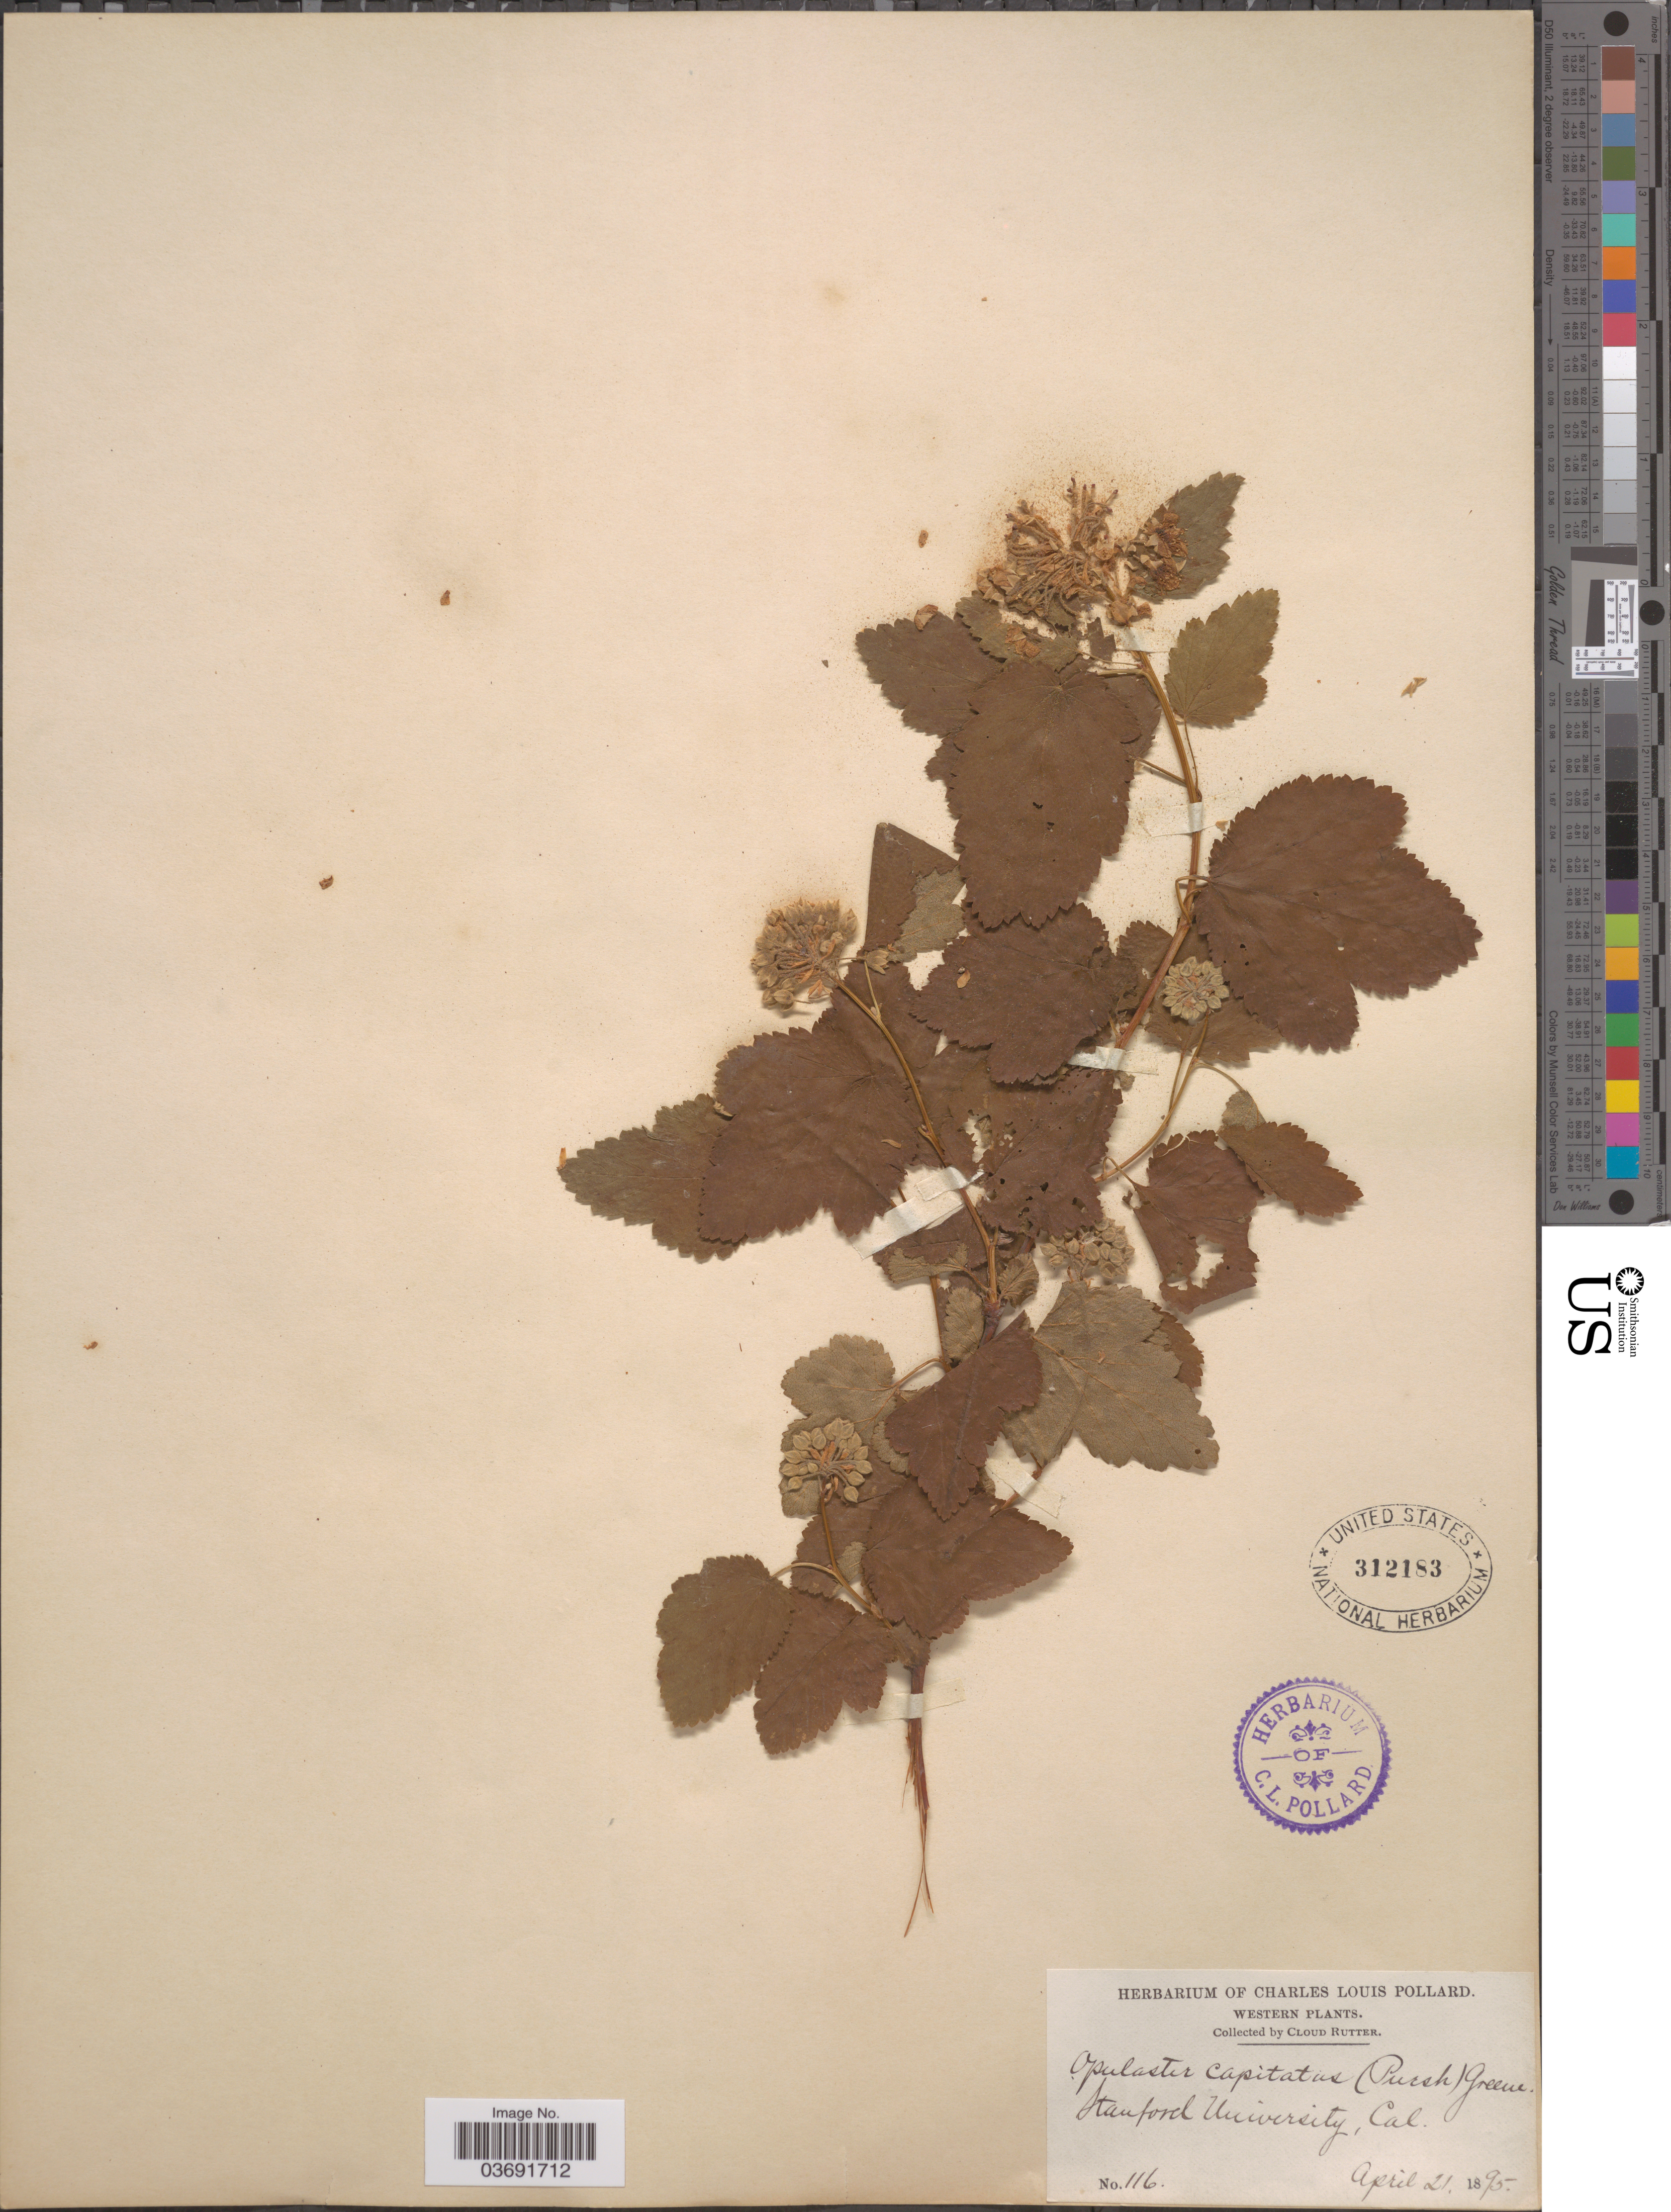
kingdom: Plantae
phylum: Tracheophyta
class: Magnoliopsida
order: Rosales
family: Rosaceae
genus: Physocarpus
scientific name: Physocarpus capitatus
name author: (Pursh) Kuntze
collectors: C. Rutter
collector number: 116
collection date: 1895-04-21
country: United States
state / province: California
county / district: Santa Clara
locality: Western. Stanford University.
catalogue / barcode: US 312183